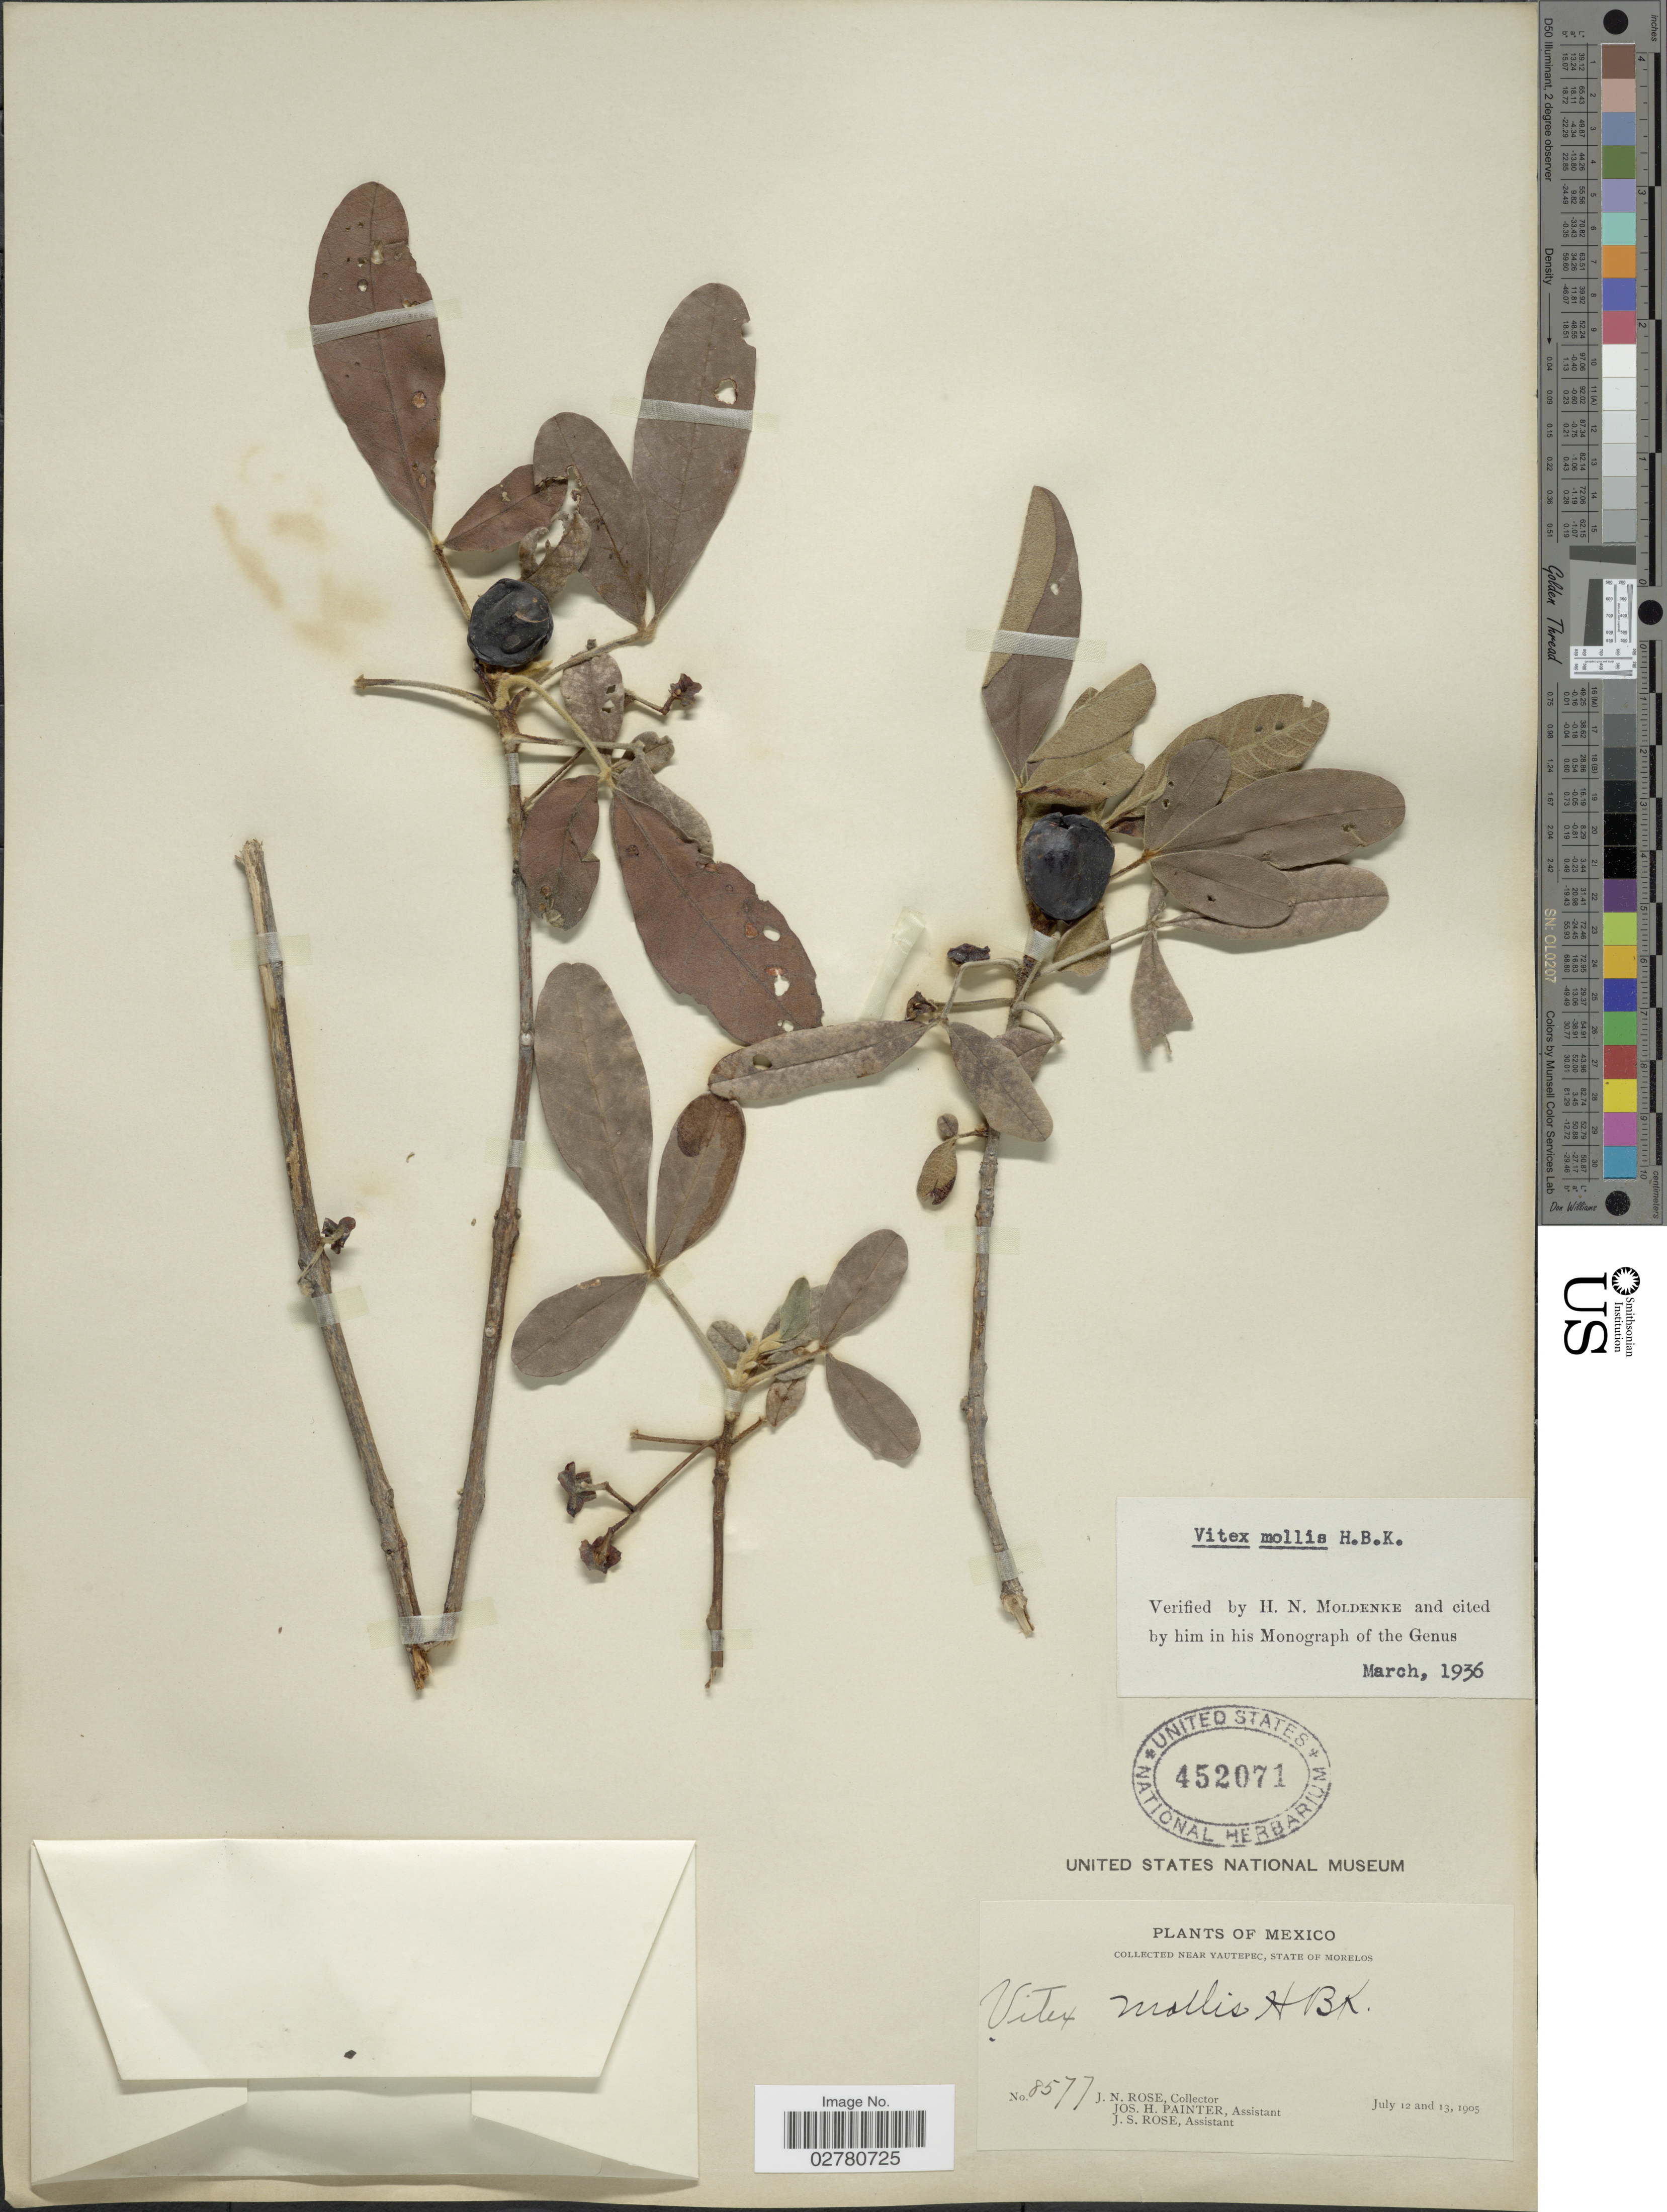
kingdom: Plantae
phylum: Tracheophyta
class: Magnoliopsida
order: Lamiales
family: Lamiaceae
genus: Vitex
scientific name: Vitex mollis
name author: Kunth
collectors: J. N. Rose, J. H. Painter & J. S. Rose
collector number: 8577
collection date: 1905-07-12/1905-07-13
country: Mexico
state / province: Morelos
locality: Near Yautepec.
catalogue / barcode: US 452071